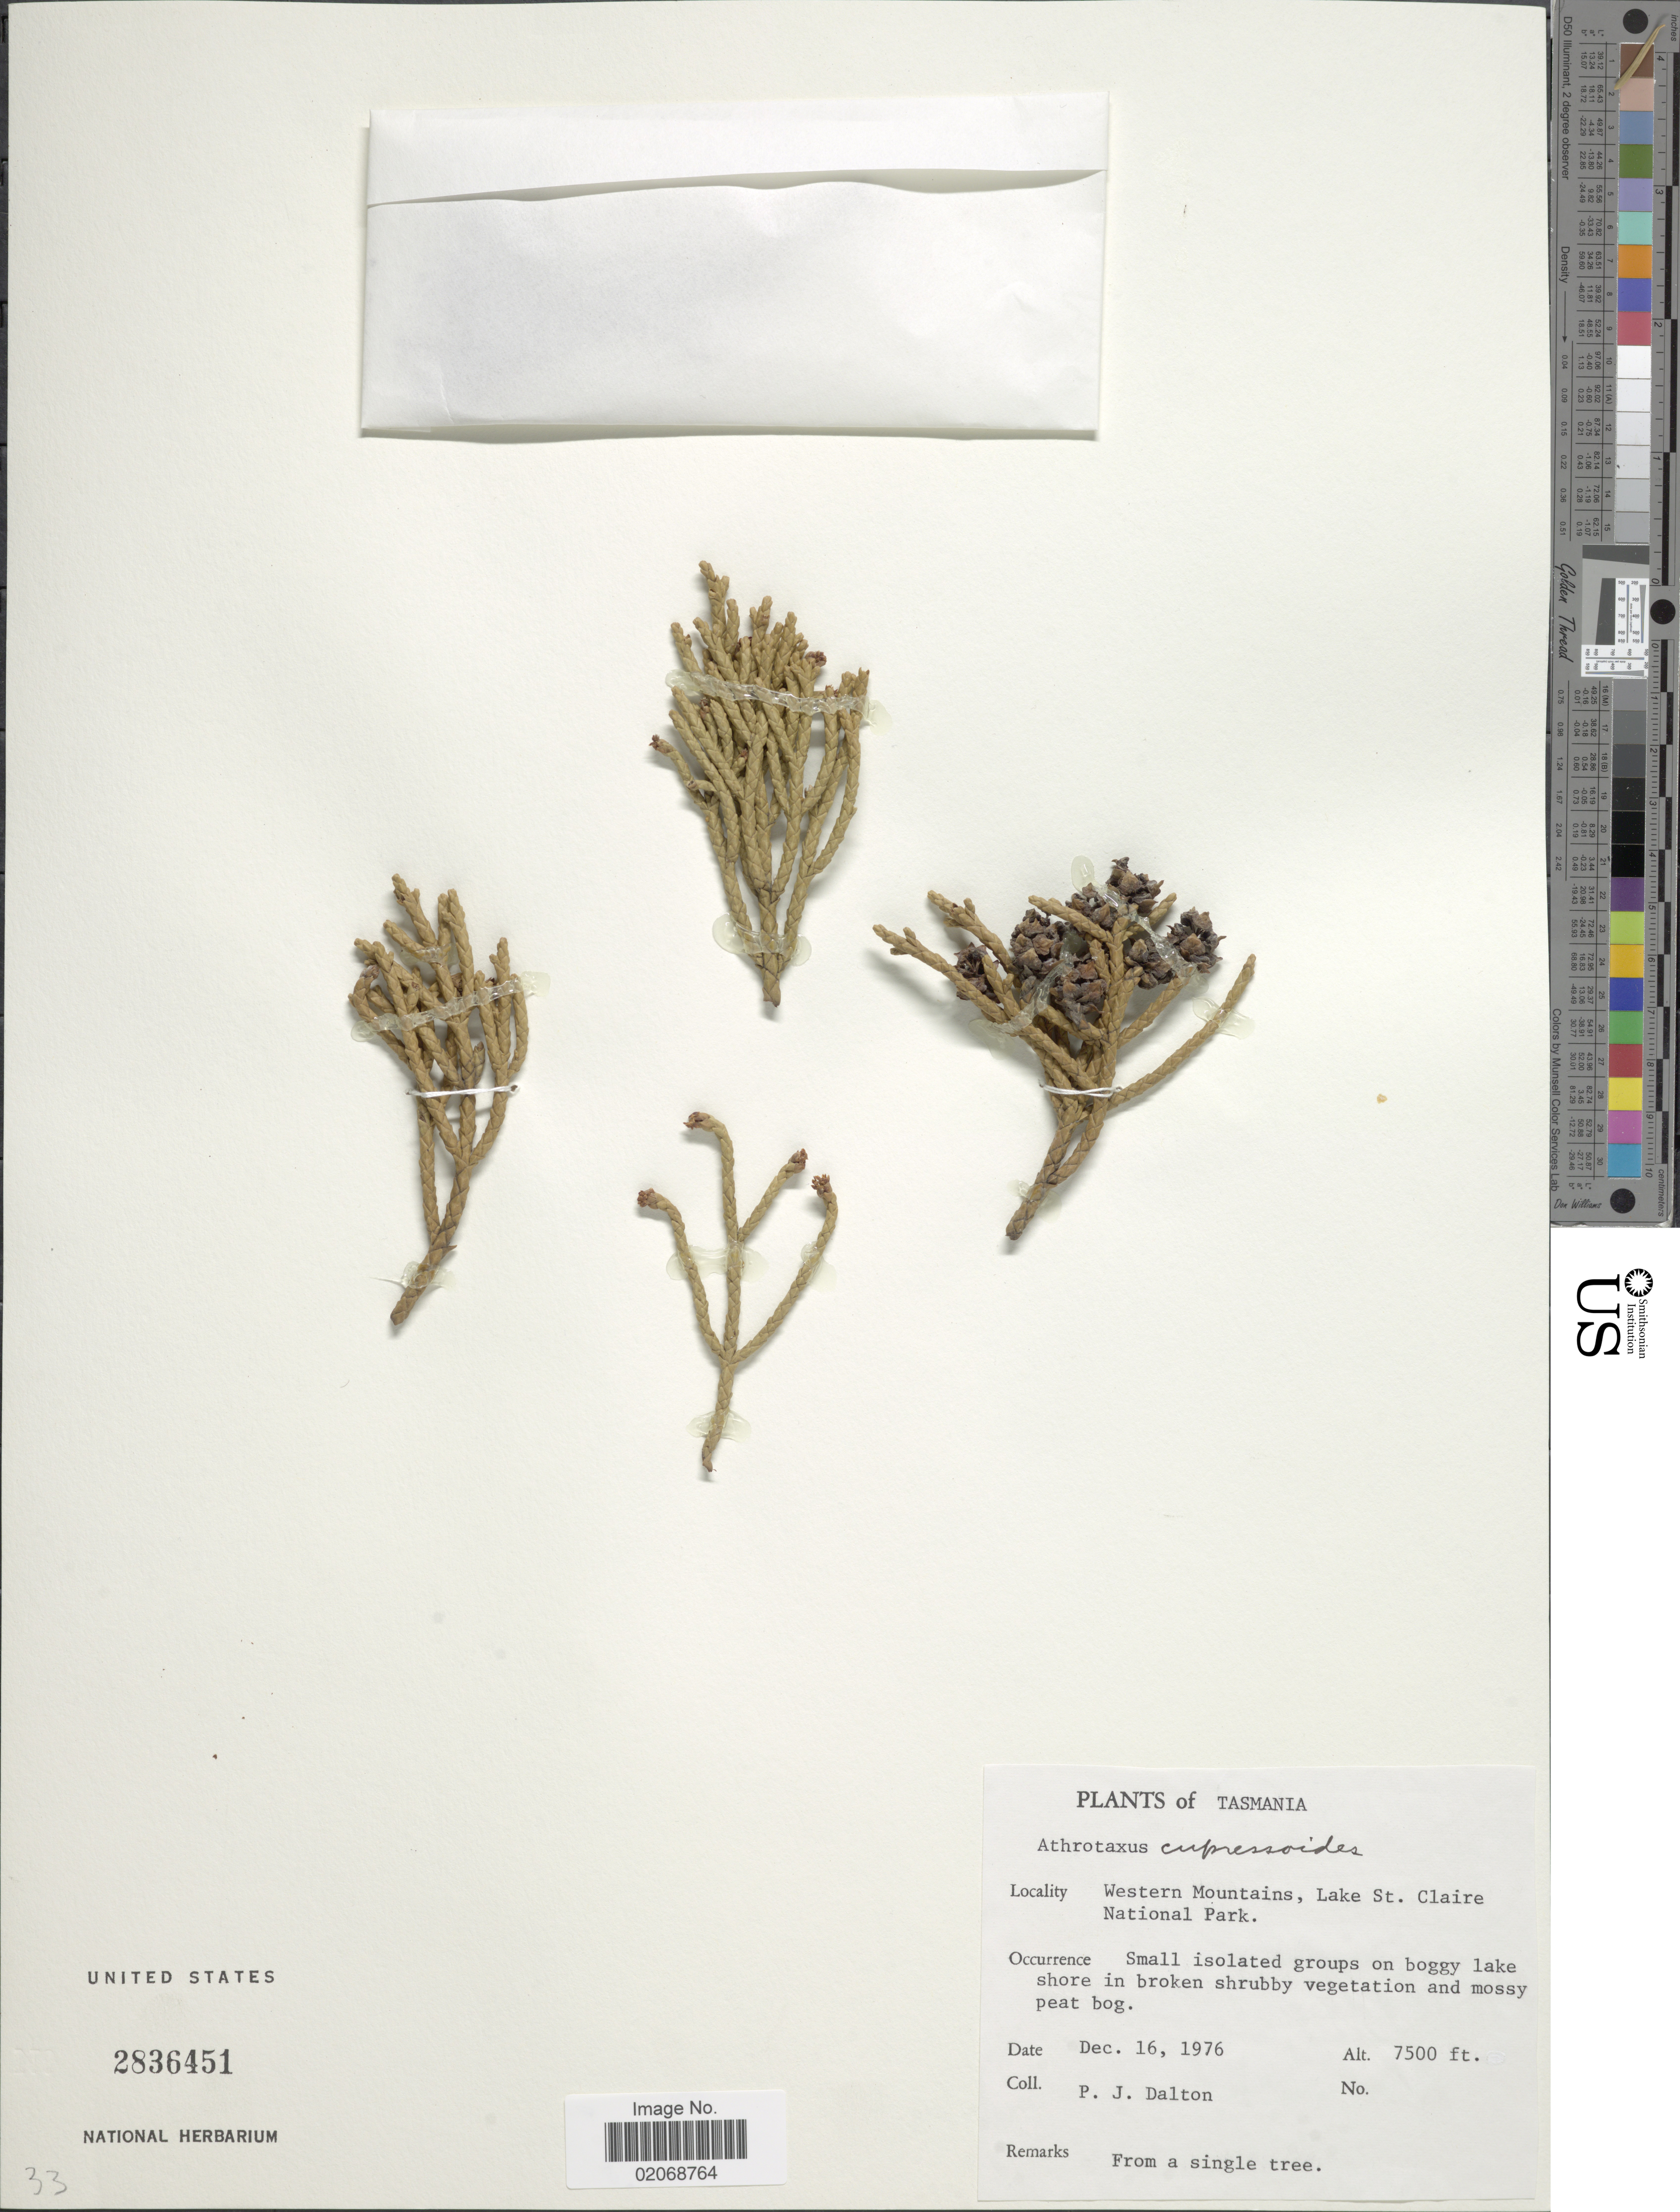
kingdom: Plantae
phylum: Tracheophyta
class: Pinopsida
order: Pinales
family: Cupressaceae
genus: Athrotaxis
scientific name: Athrotaxis cupressoides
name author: D. Don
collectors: P. Dalton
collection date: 1976-12-16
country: Australia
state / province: Tasmania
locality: Western Mountains, Lake St. Claire National Park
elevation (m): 2286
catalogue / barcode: US 2836451